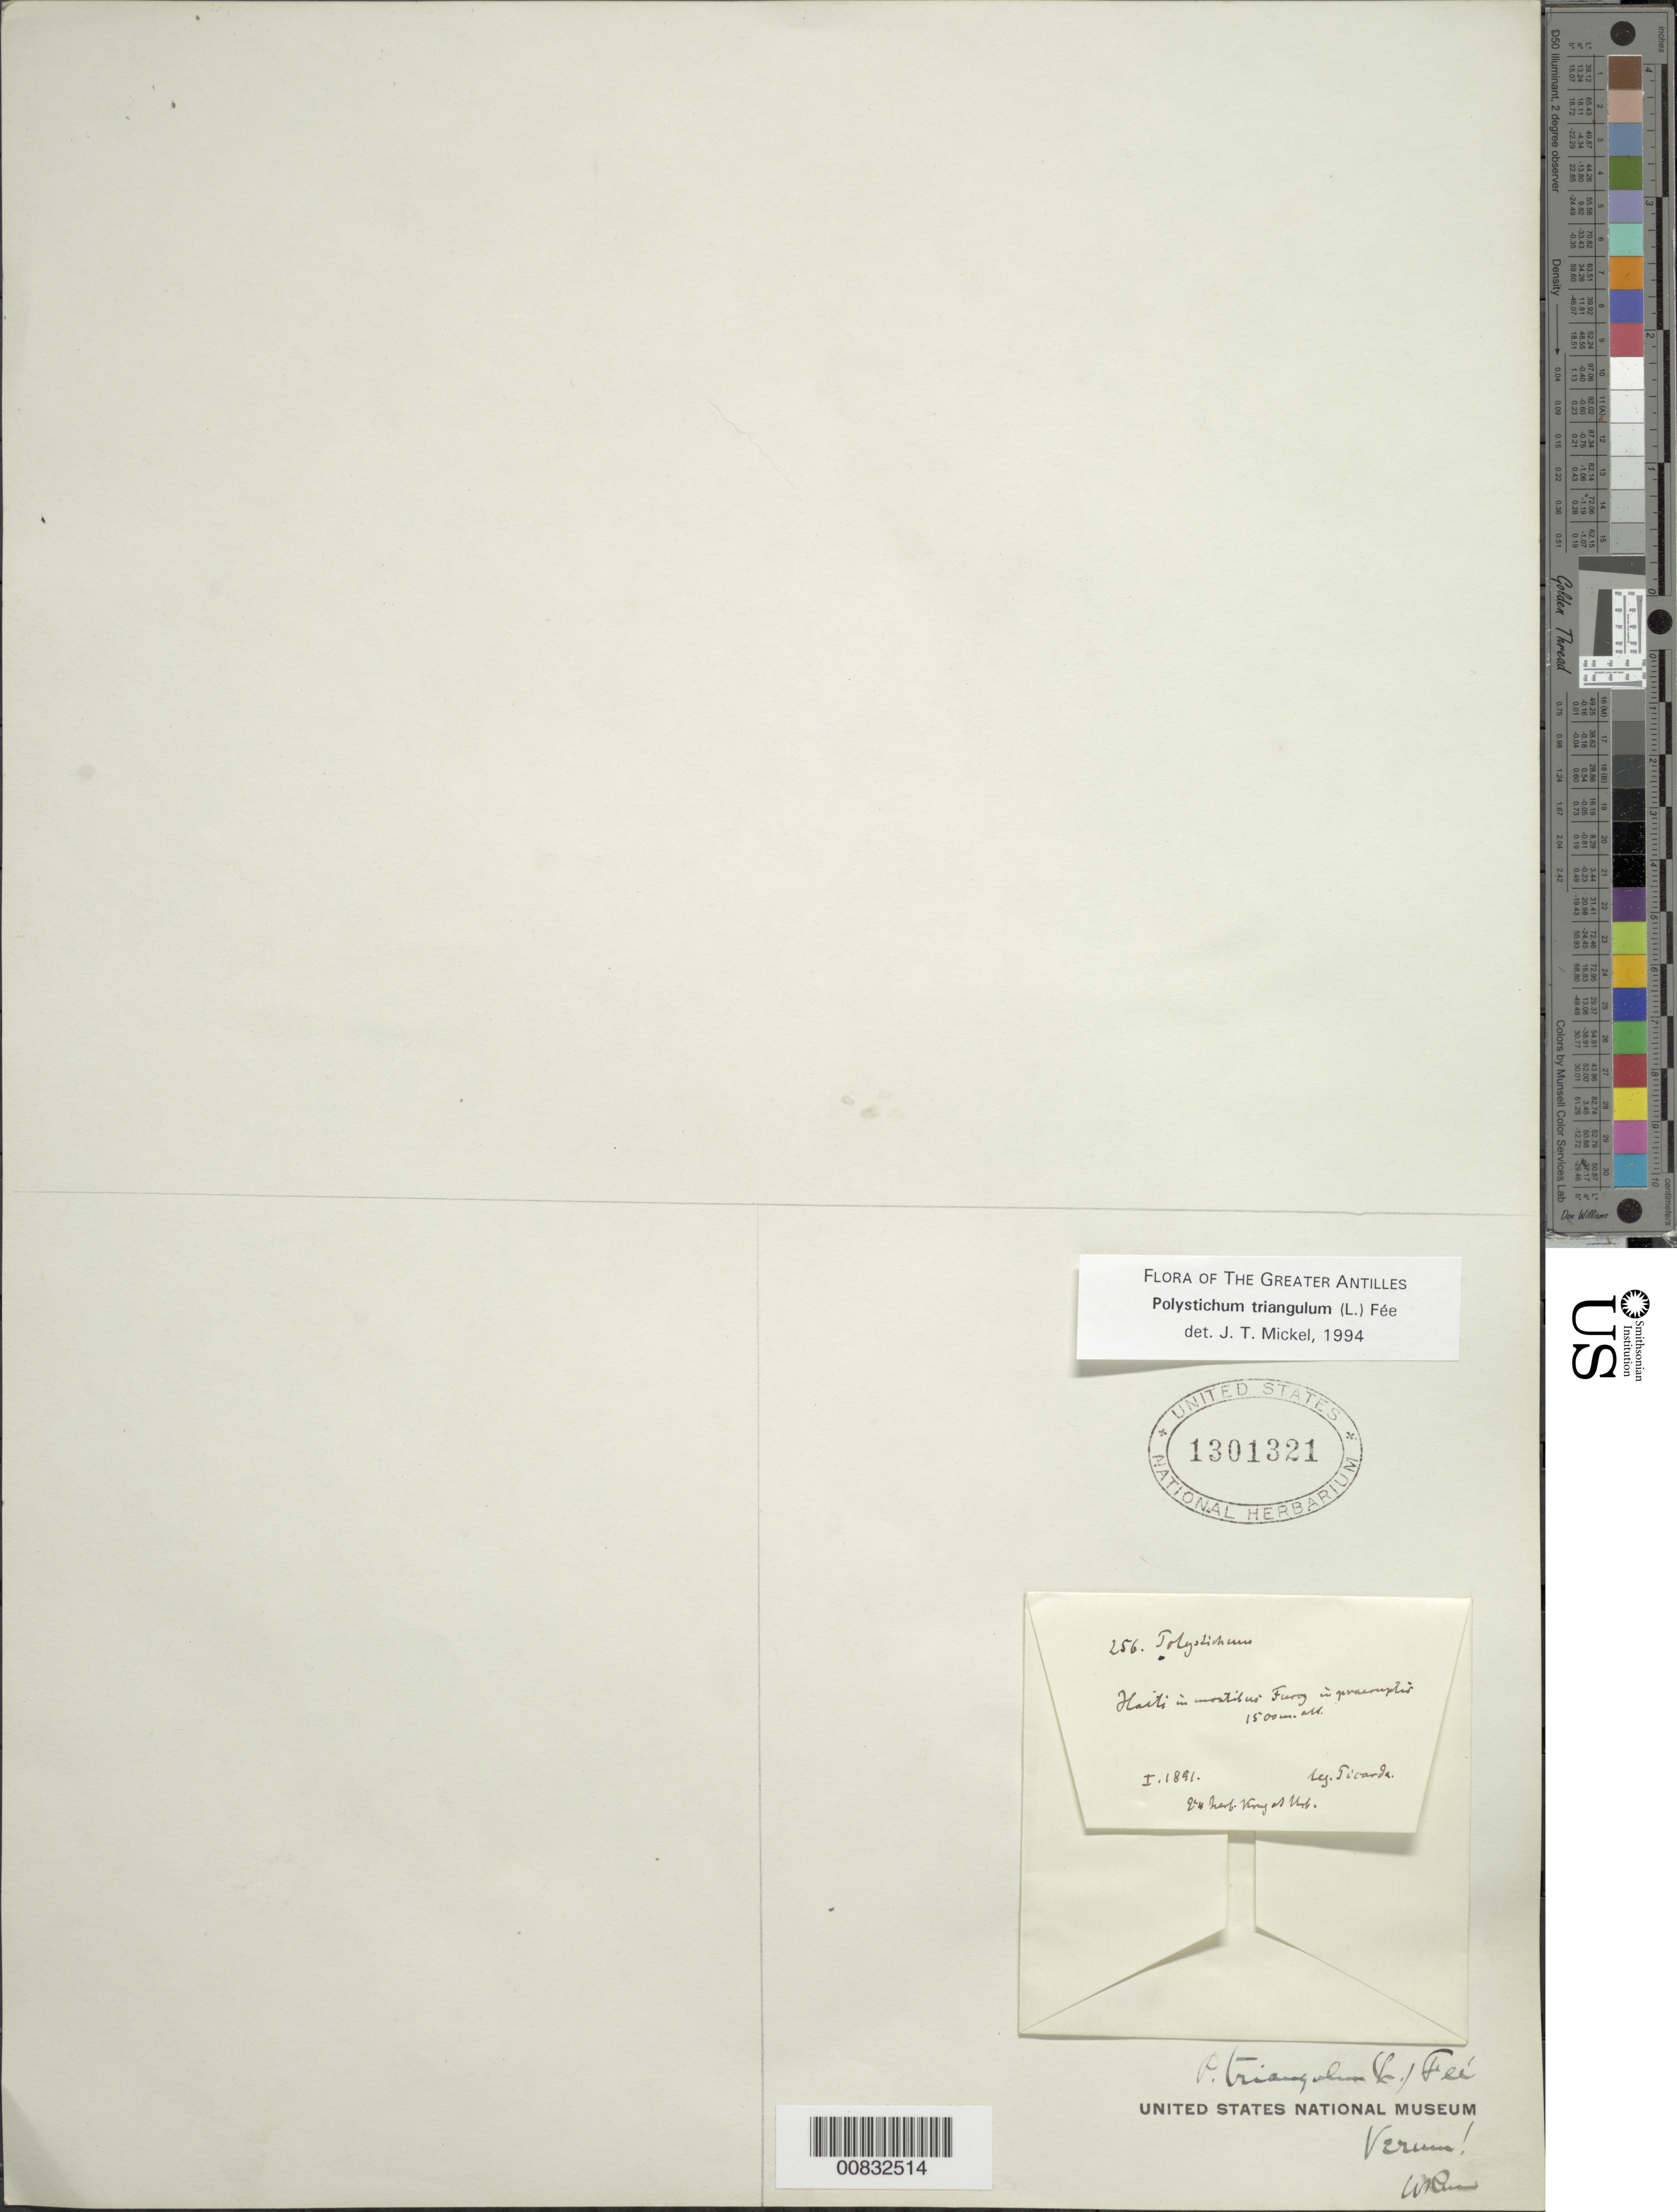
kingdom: Plantae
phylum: Tracheophyta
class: Polypodiopsida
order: Polypodiales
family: Dryopteridaceae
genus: Polystichum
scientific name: Polystichum triangulum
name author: (L.) Fée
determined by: Mickel, J. T., (NY), New York Botanical Garden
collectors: -. Picarda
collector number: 256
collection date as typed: Jan 1891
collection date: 1891-01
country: Haiti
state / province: Óuest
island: Hispaniola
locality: Furcy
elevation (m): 1500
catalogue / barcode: US 1301321